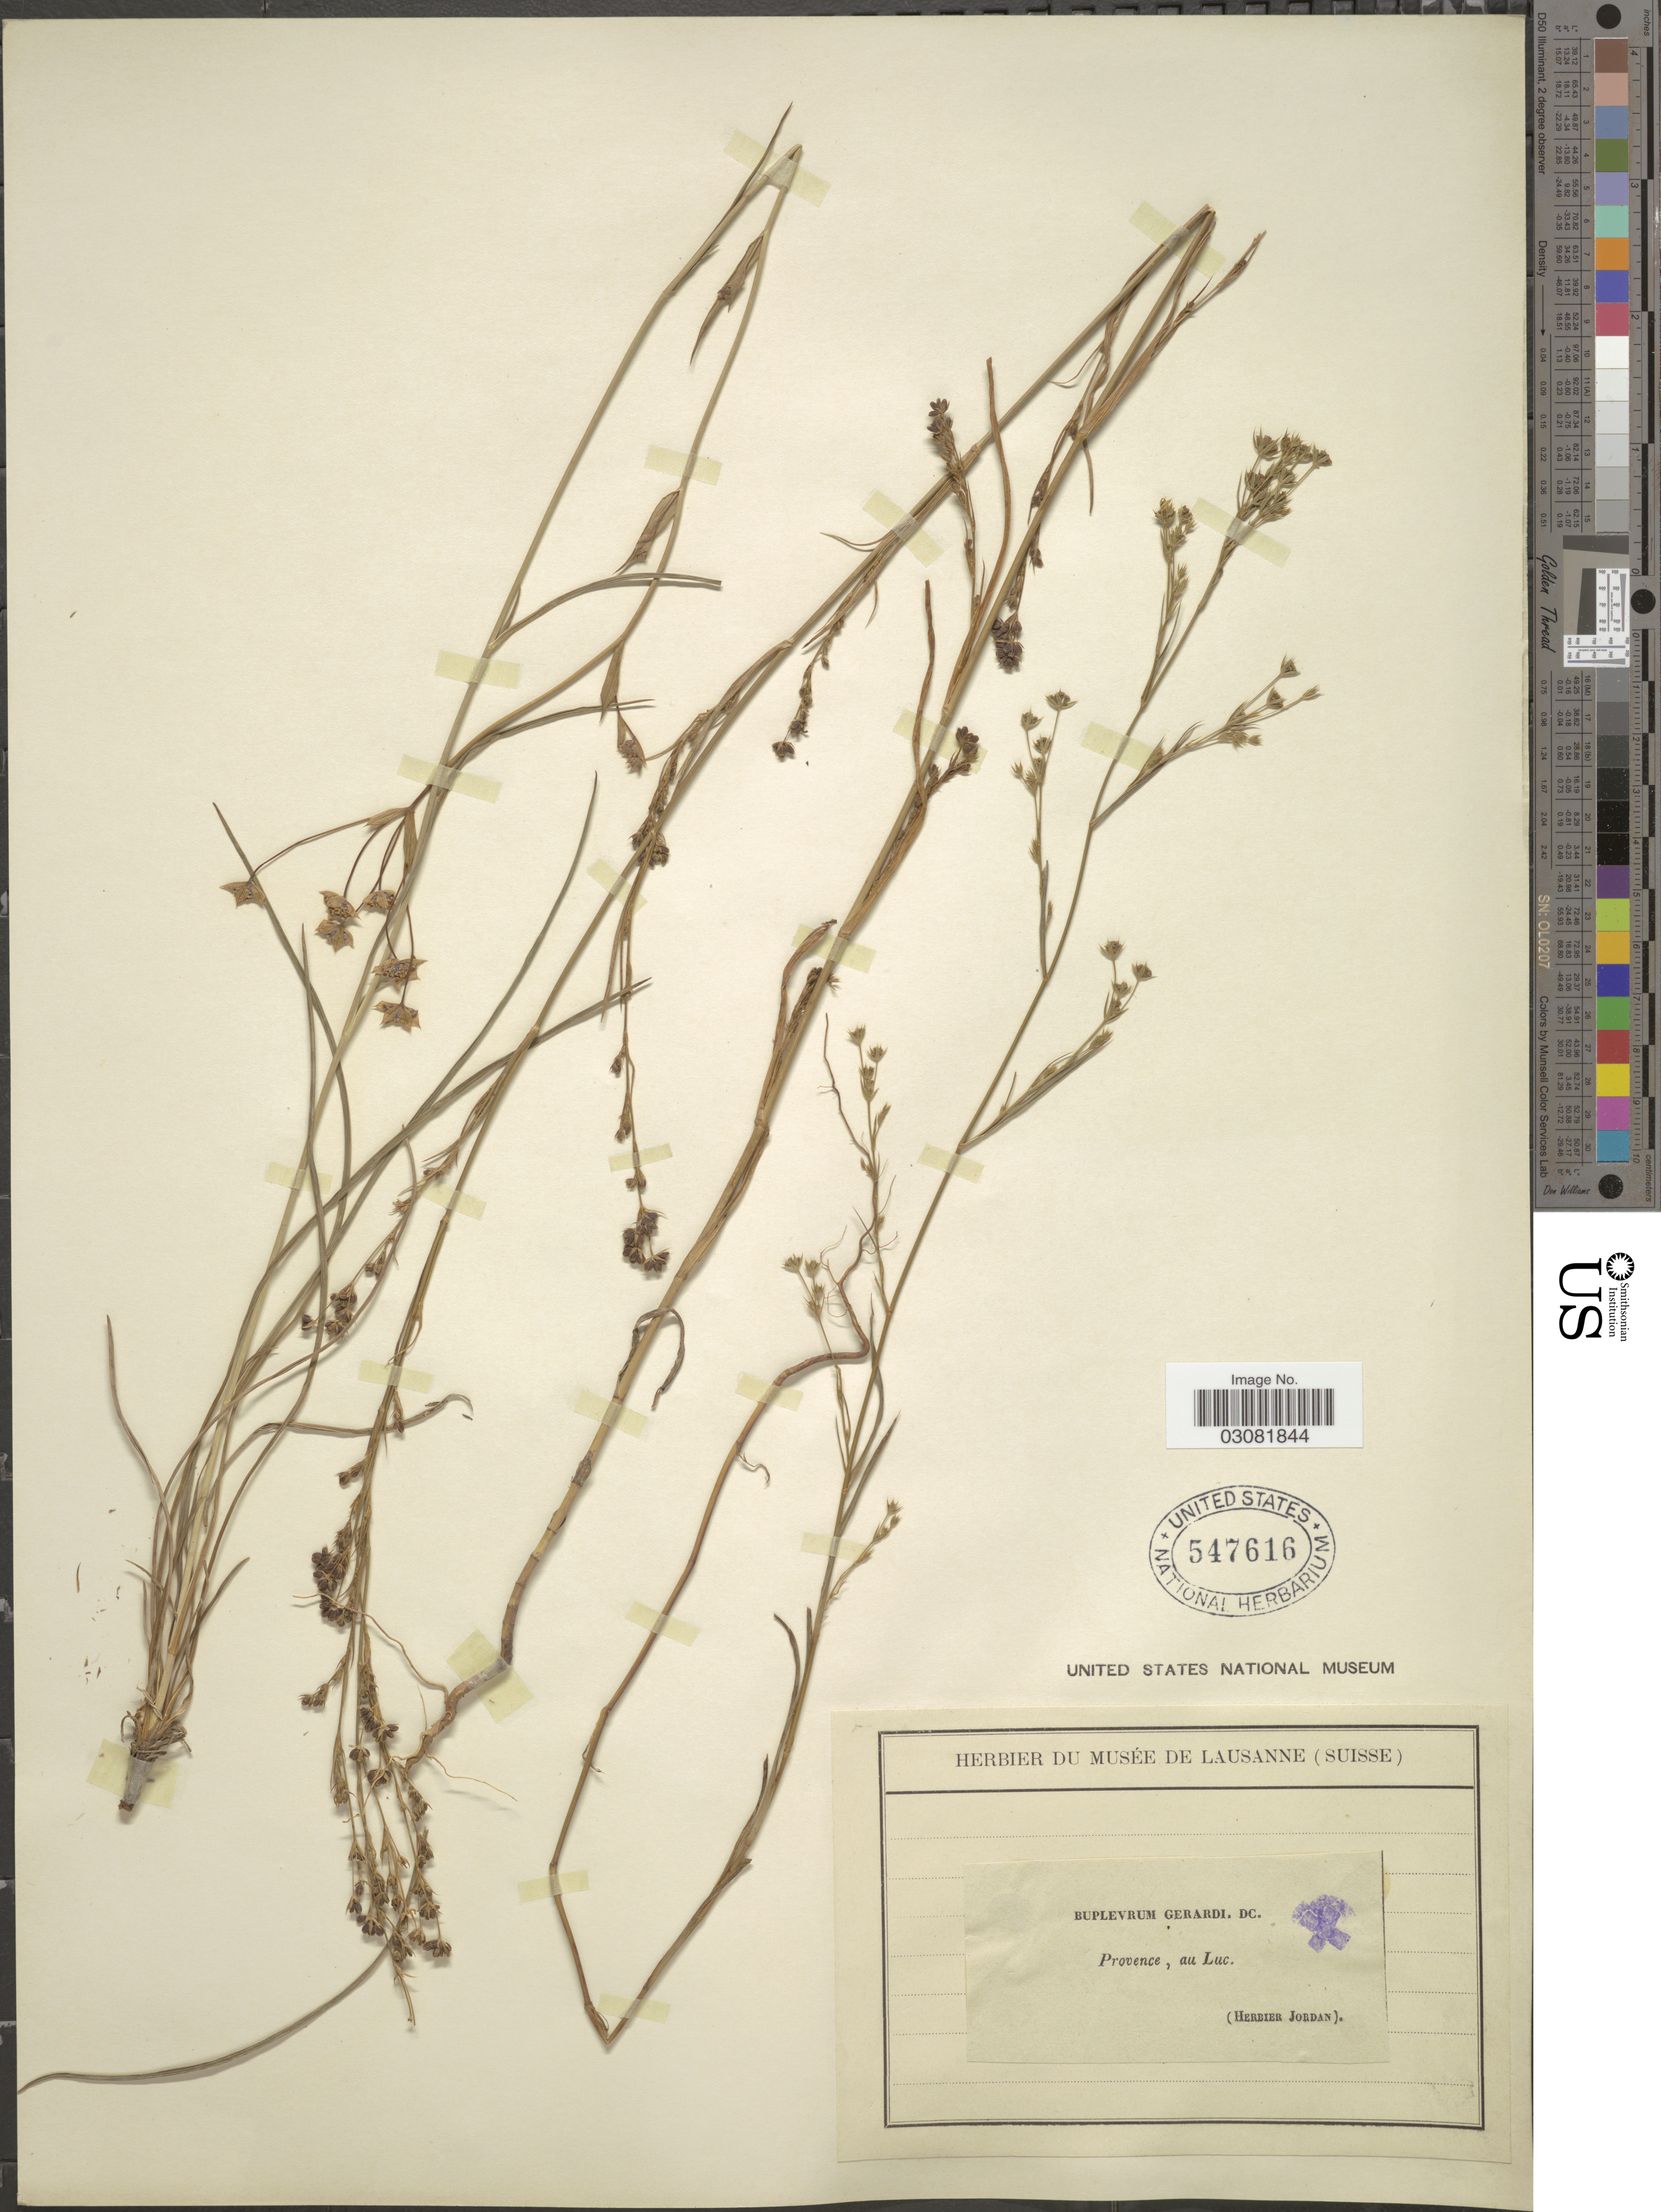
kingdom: Plantae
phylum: Tracheophyta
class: Magnoliopsida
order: Apiales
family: Apiaceae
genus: Bupleurum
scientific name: Bupleurum gerardii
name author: All.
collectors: ex herb. Jordan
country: France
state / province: Provence-Alpes-Côte d'Azur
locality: Provence, au Luc.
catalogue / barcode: US 547616